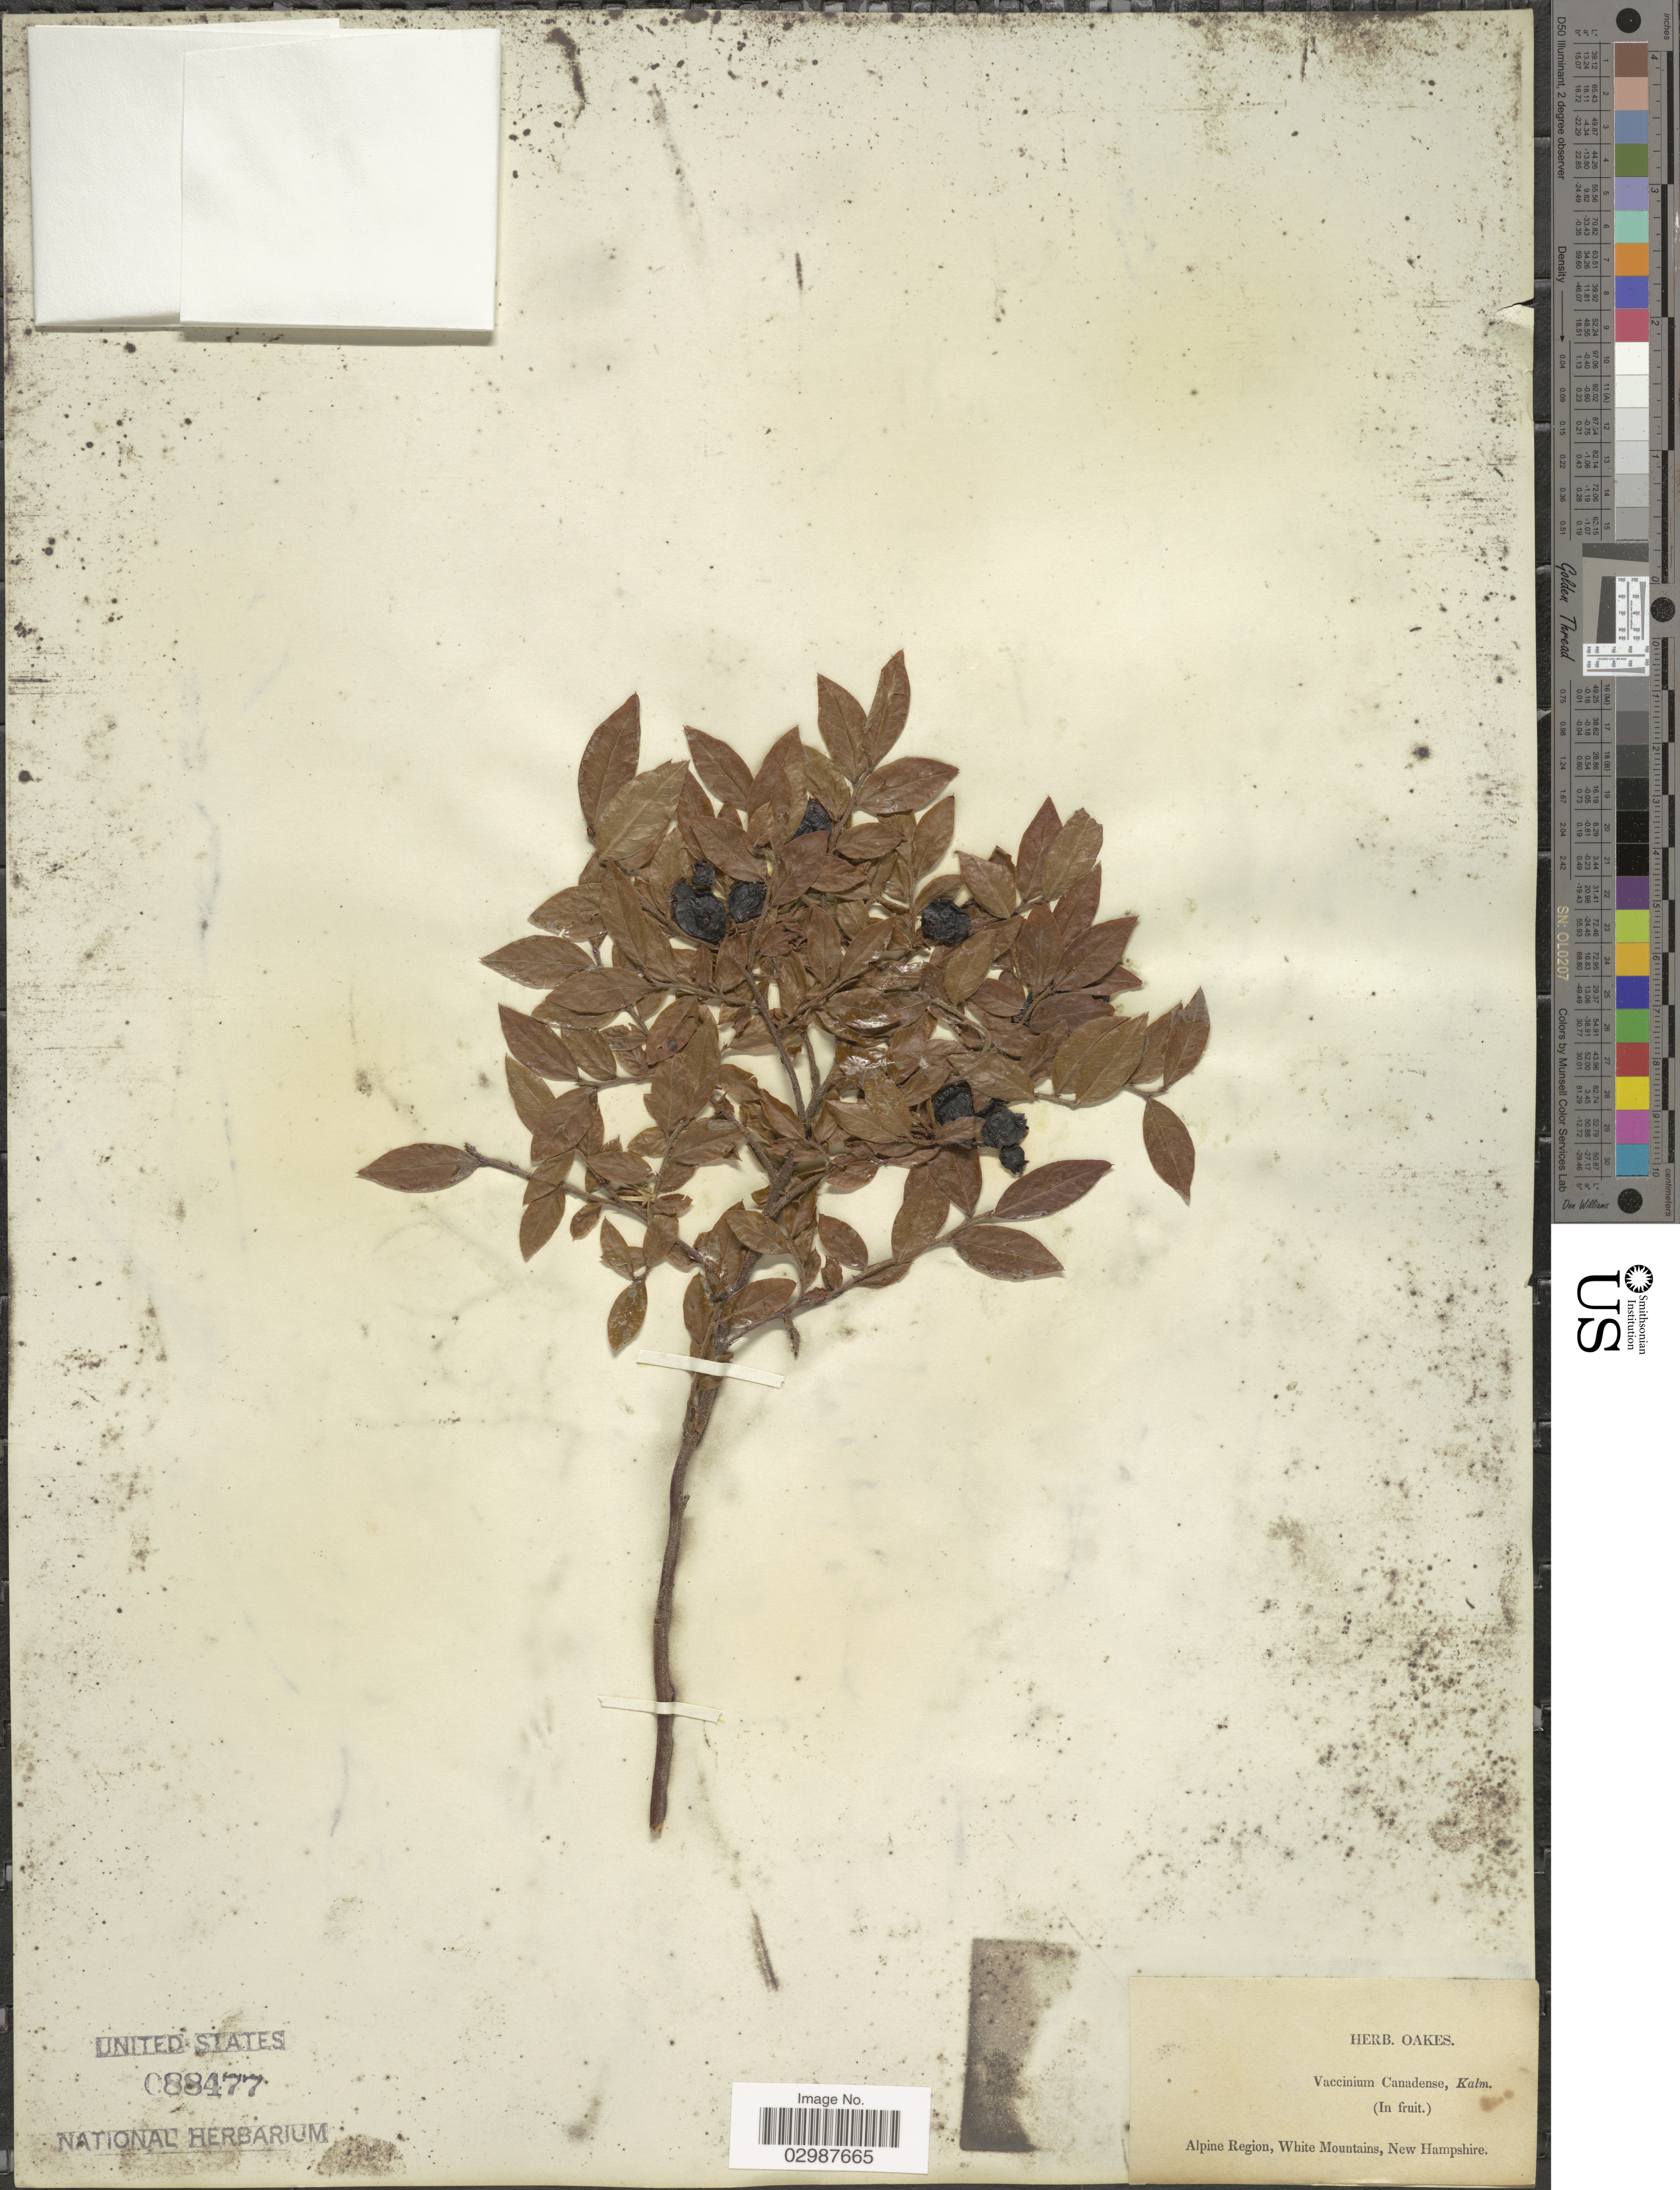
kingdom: Plantae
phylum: Tracheophyta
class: Magnoliopsida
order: Ericales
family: Ericaceae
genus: Vaccinium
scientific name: Vaccinium canadense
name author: Kalm ex Richardson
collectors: ex herb. Oakes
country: United States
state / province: New Hampshire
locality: Alpine Region, White Mountains.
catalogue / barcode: US 88477